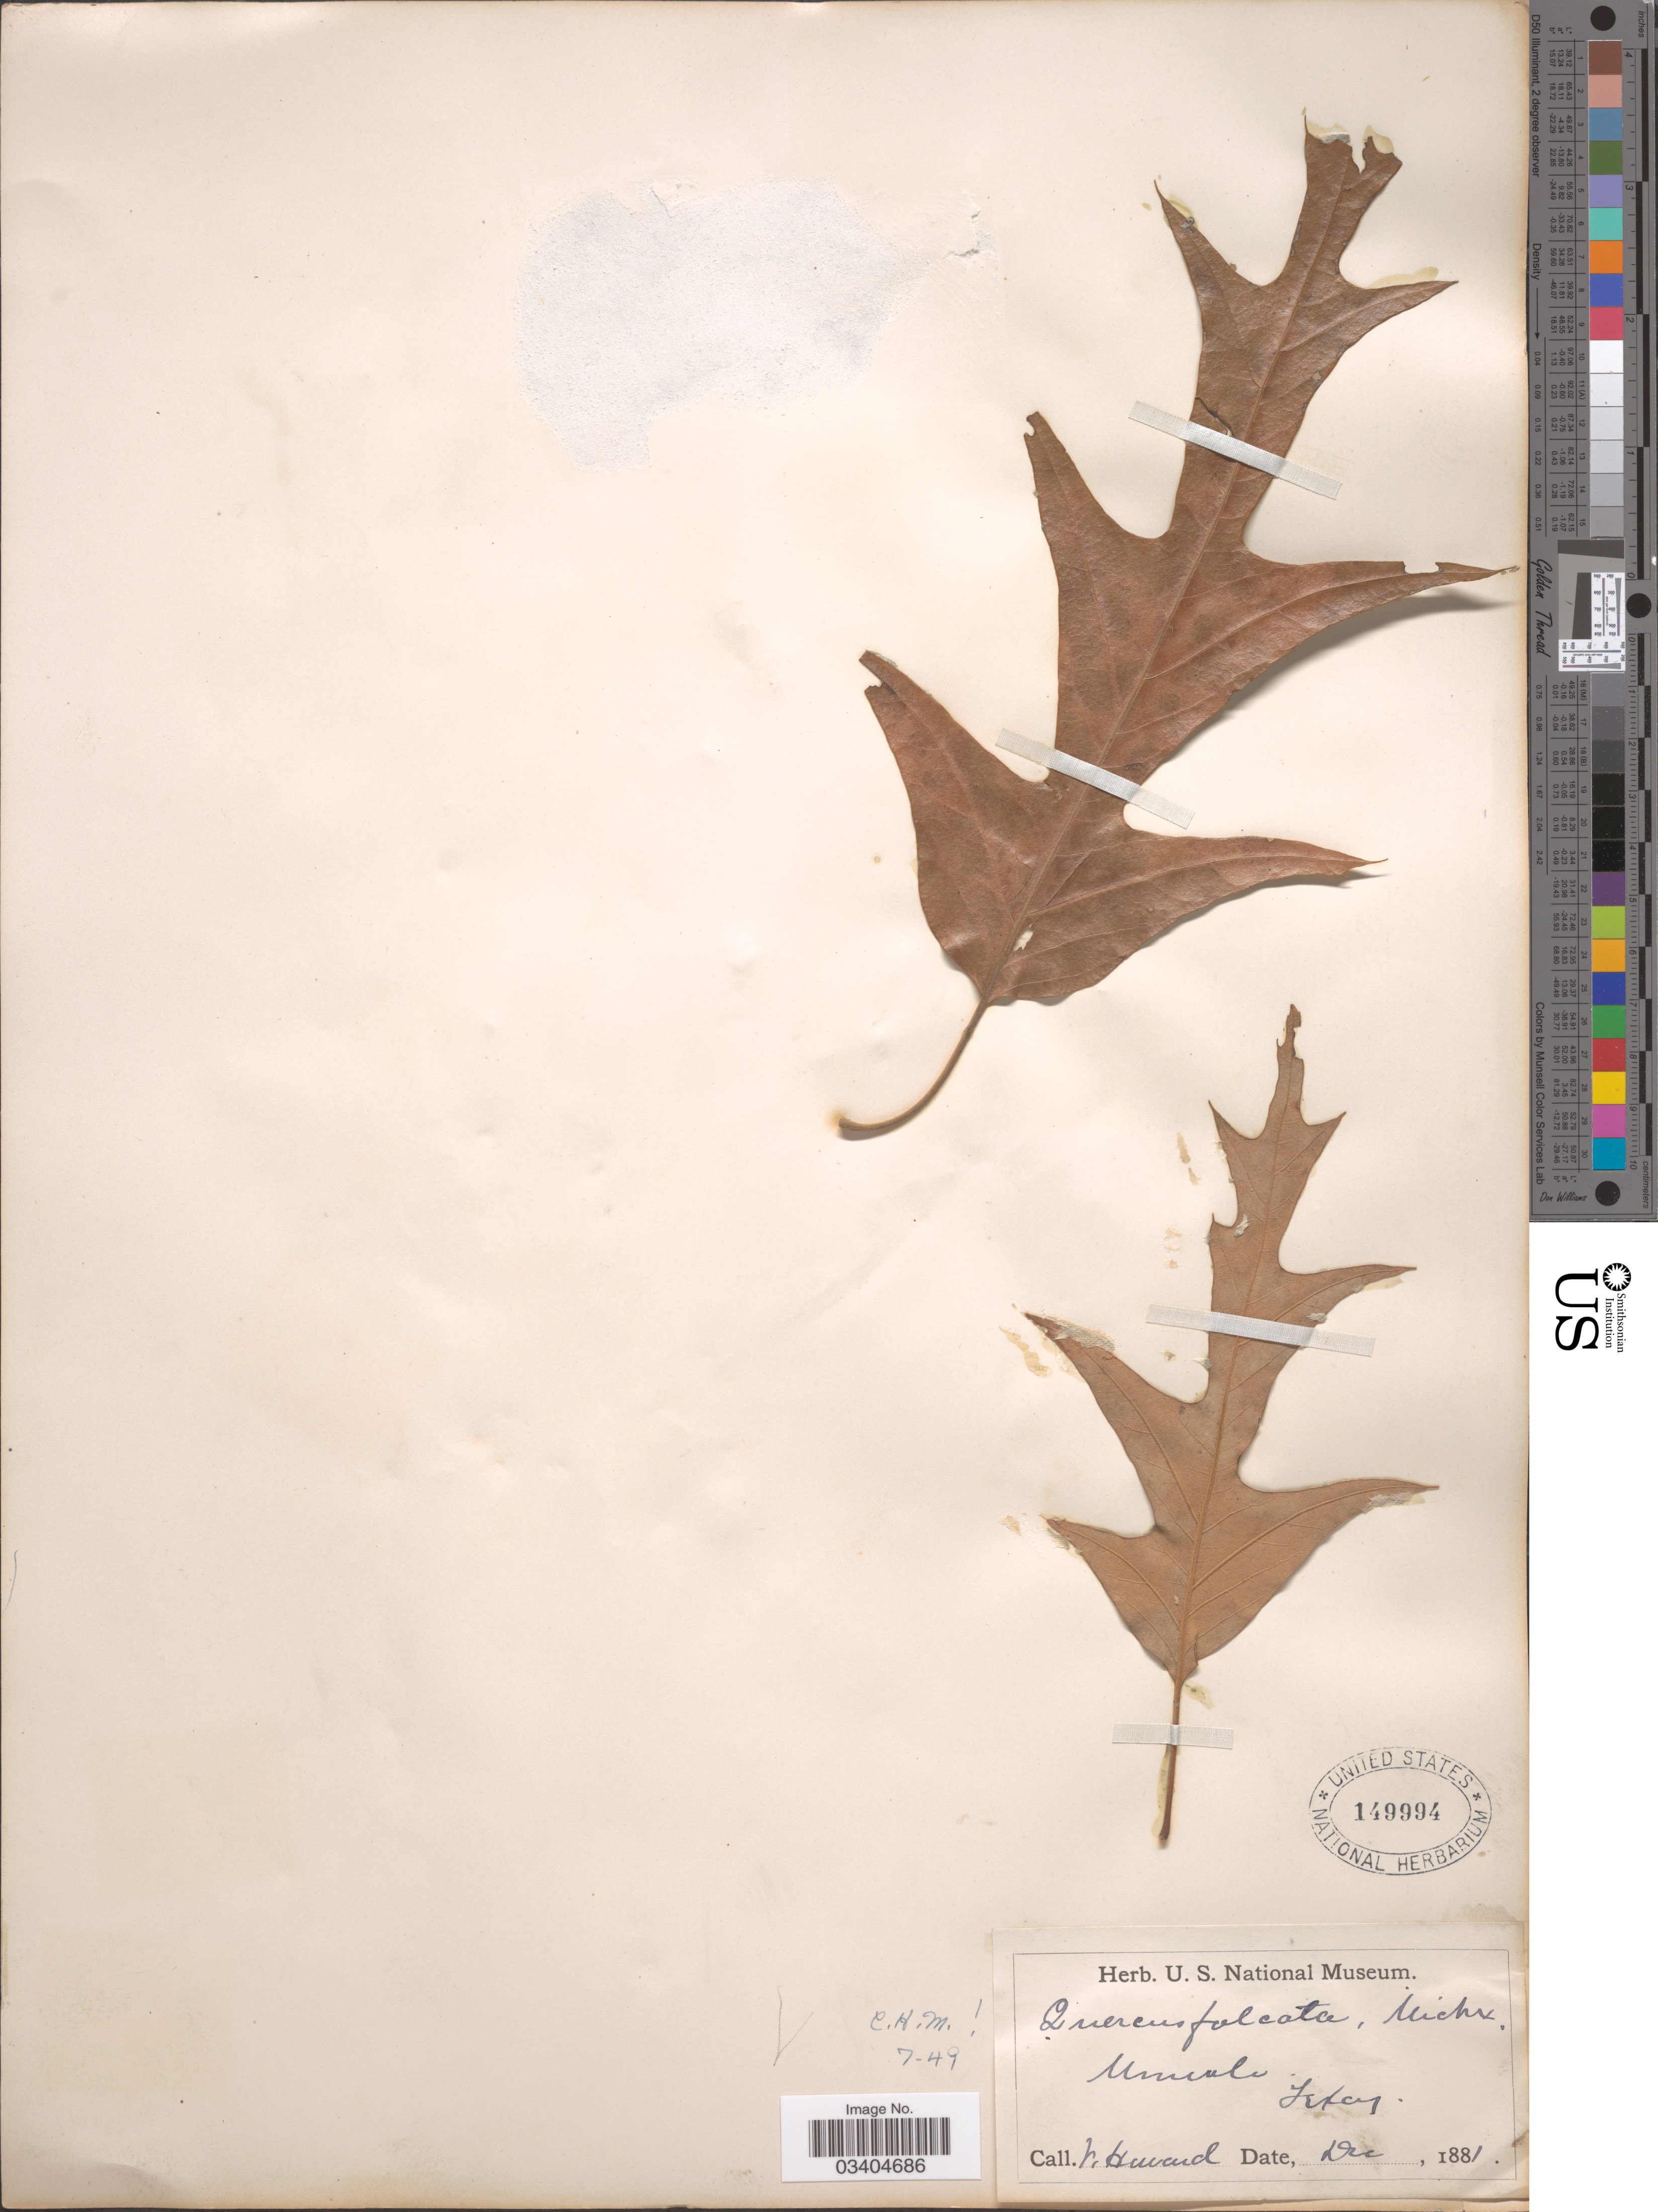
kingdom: Plantae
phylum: Tracheophyta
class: Magnoliopsida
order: Fagales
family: Fagaceae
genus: Quercus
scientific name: Quercus falcata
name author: Michx.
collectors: V. Havard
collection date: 1881-12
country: United States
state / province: Texas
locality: Mcallen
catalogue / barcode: US 149994